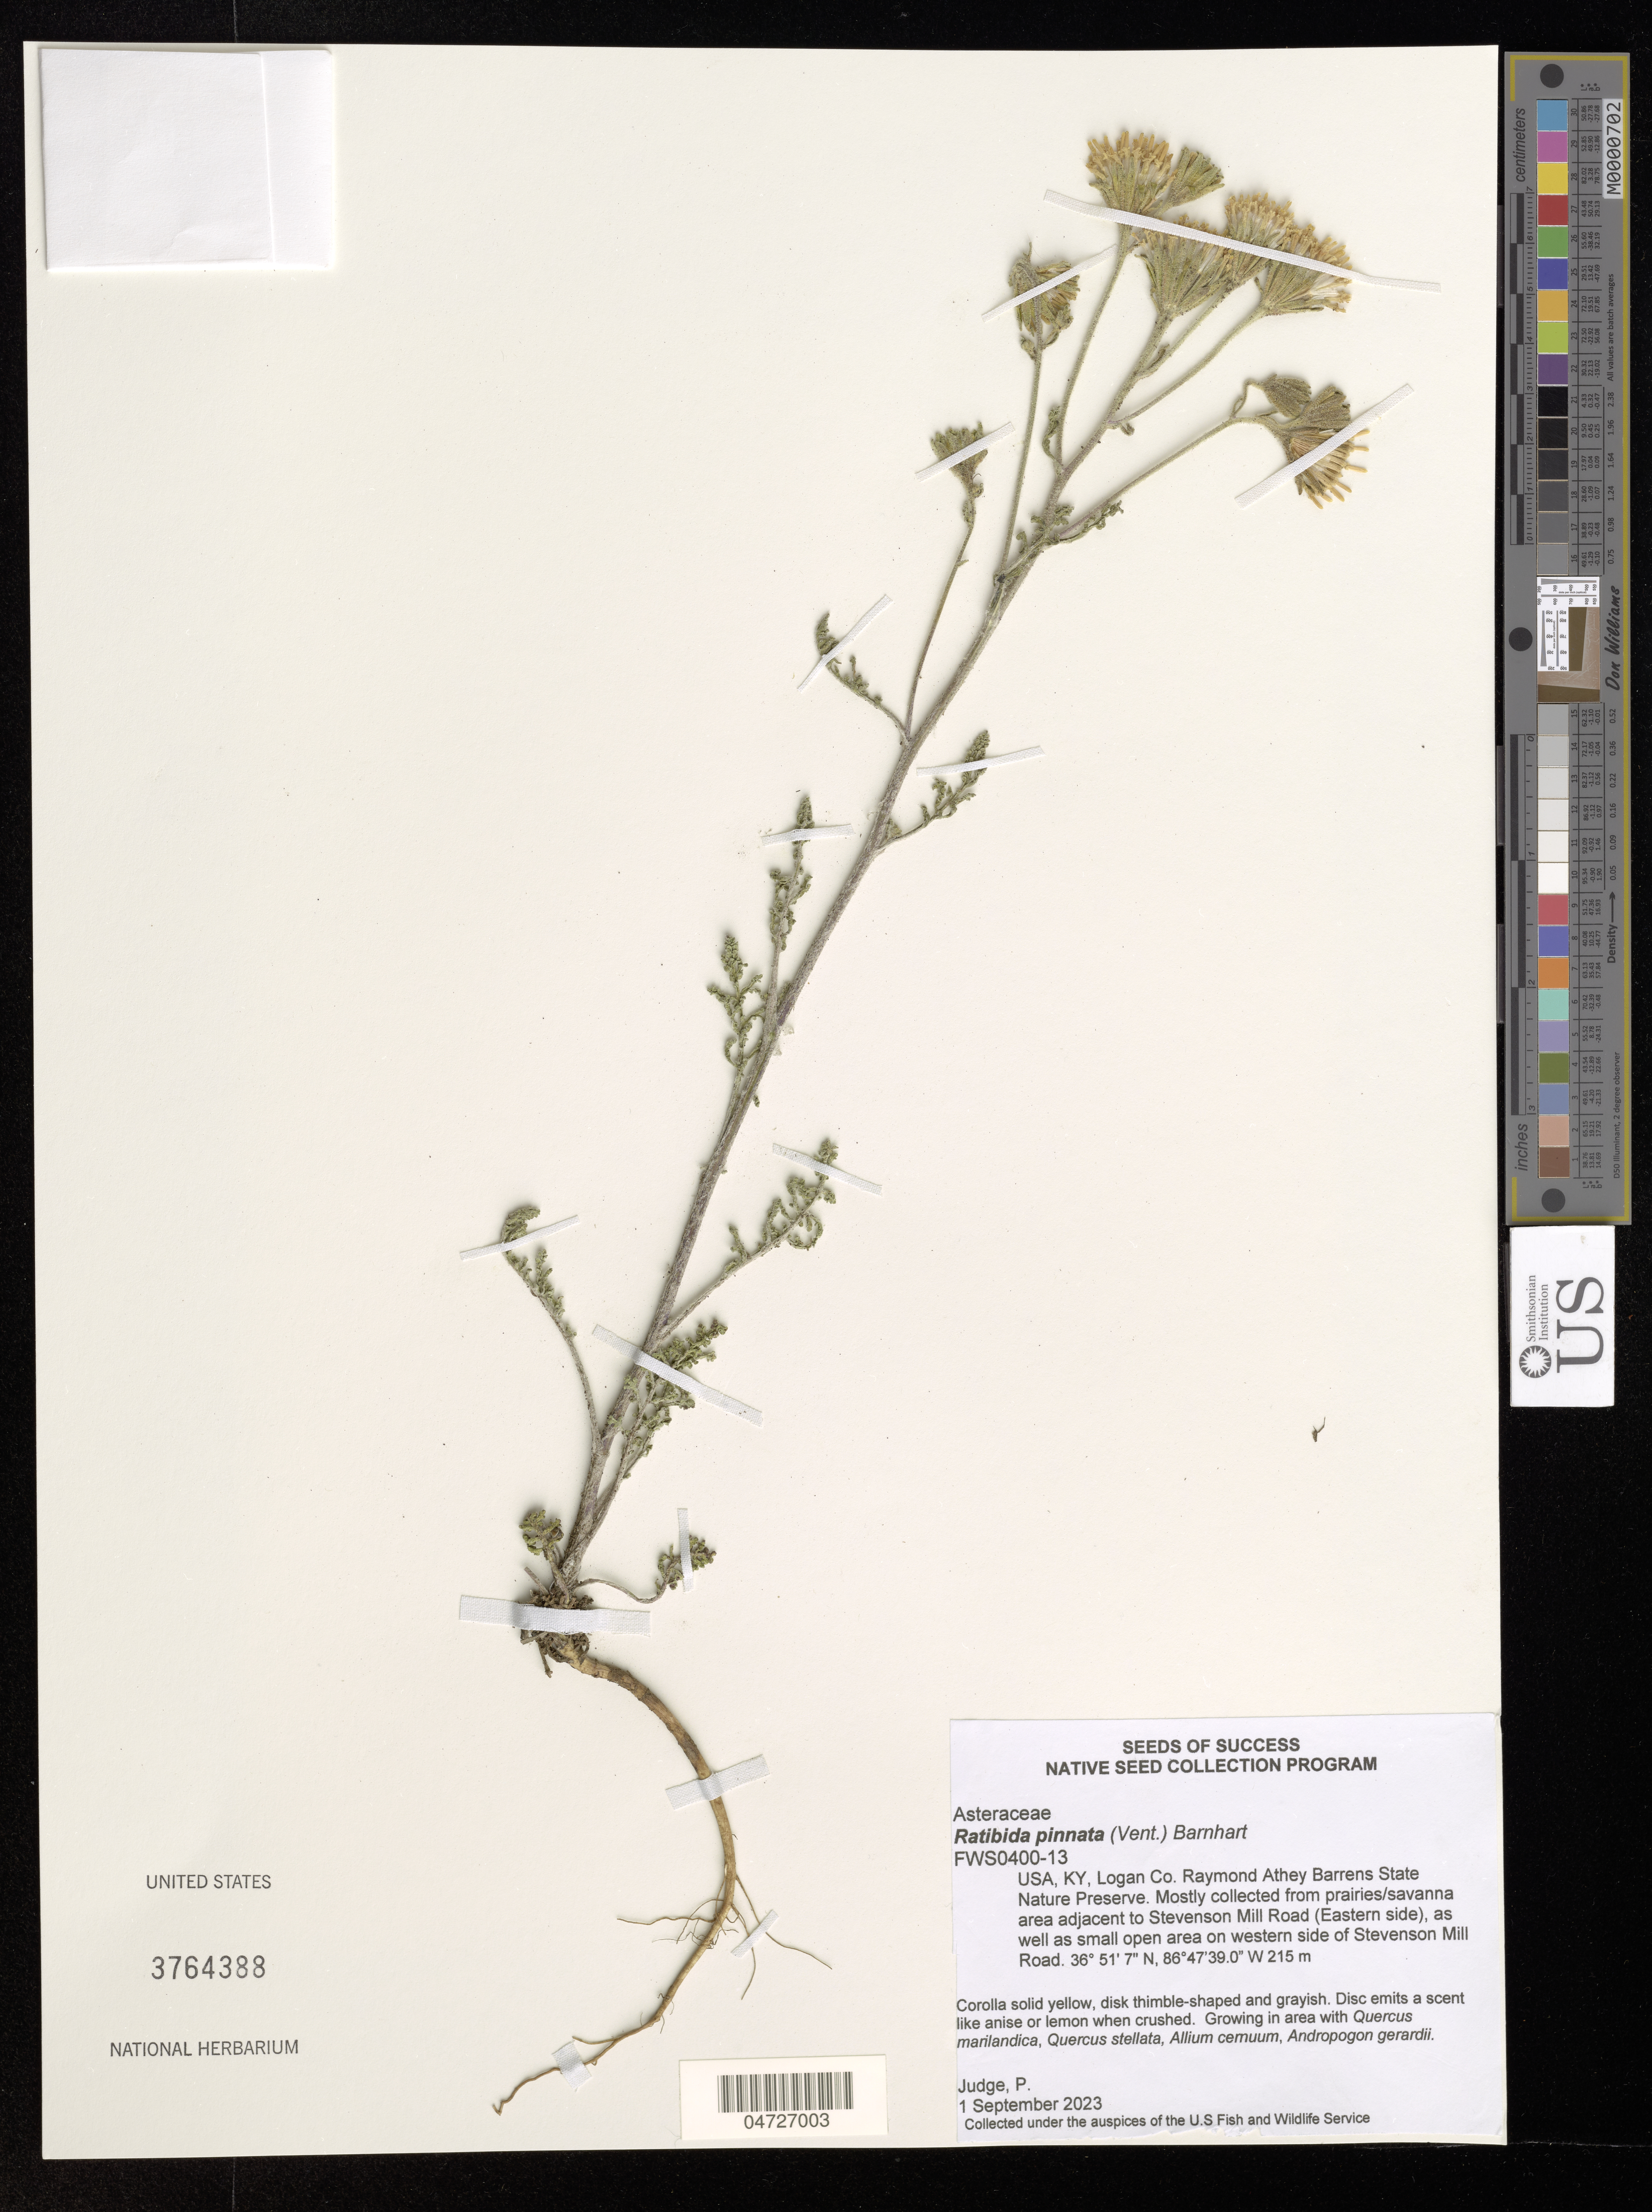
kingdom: Plantae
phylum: Tracheophyta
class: Magnoliopsida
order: Asterales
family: Asteraceae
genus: Ratibida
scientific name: Ratibida pinnata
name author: (Vent.) Barnhart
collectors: P. Judge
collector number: FWS0400-13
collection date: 2023-09-01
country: United States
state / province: Kentucky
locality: Logan Co. Raymond Athey Barrens State Nature Preserve. Mostly collected from prairies/savanna area adjacent to Stevenson Mill Road (Eastern side), as well as small open area on western side of Stevenson Mill Road.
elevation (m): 215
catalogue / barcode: US 3764388